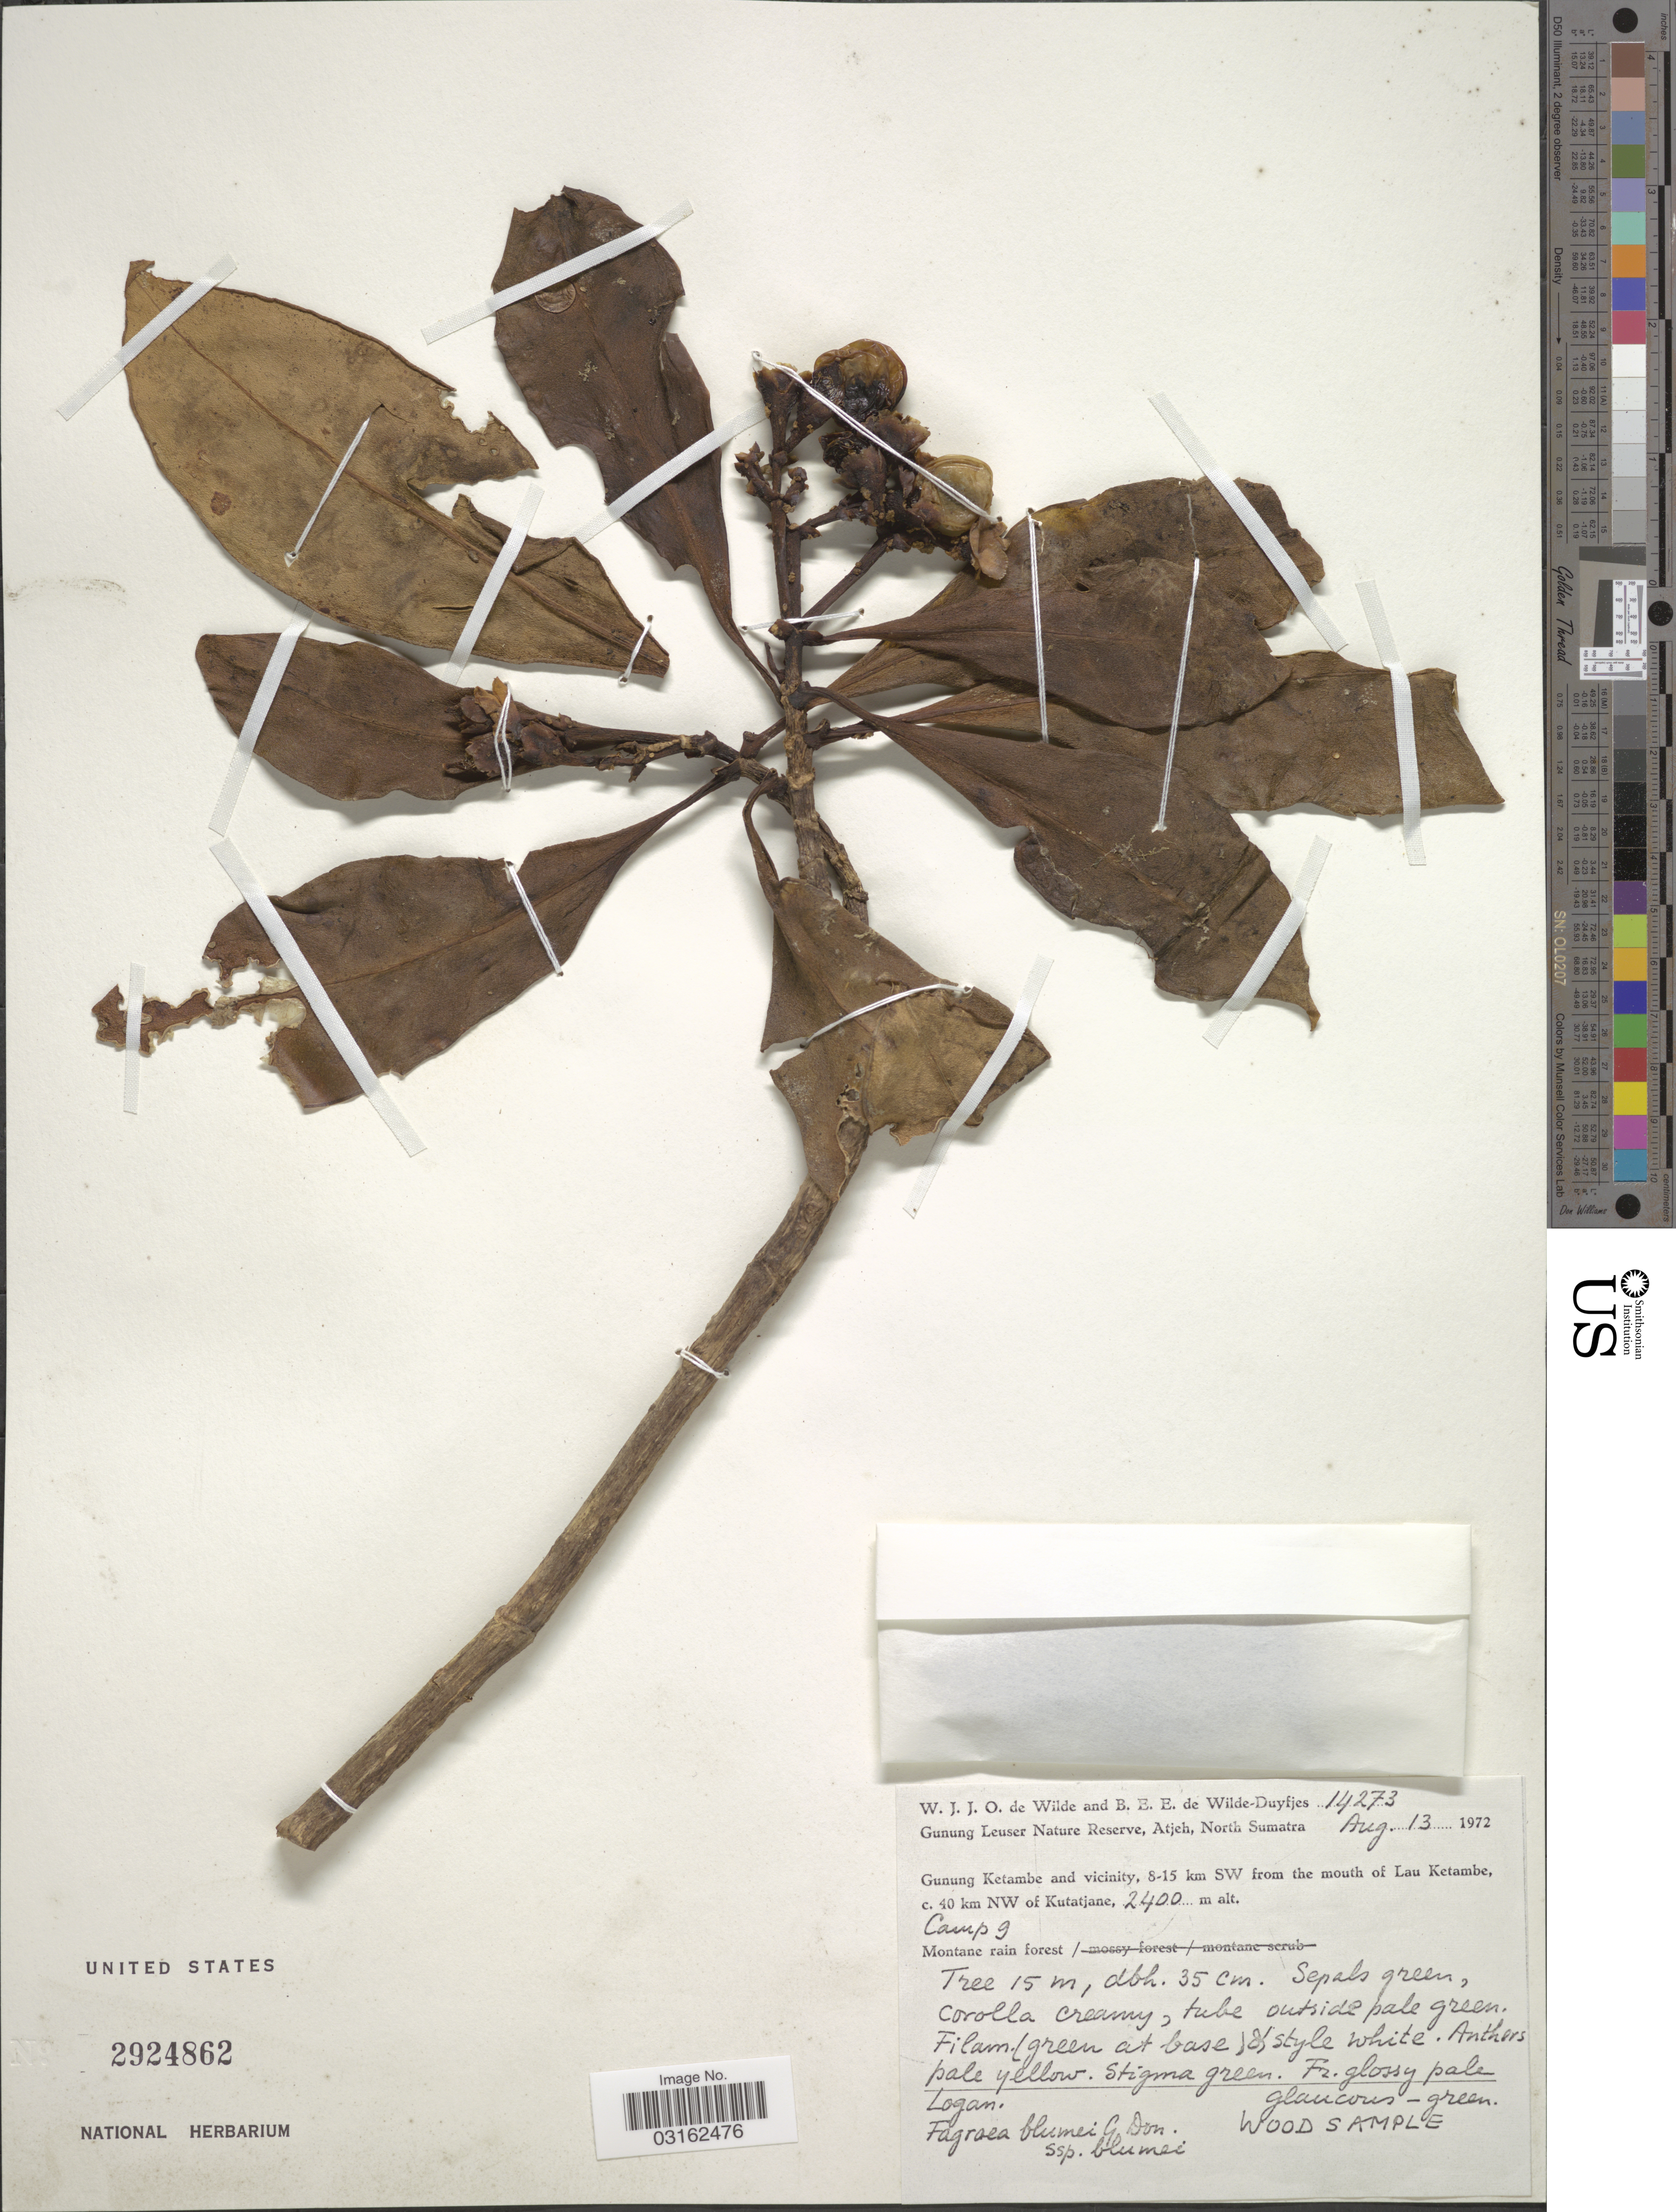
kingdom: Plantae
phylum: Tracheophyta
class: Magnoliopsida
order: Gentianales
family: Gentianaceae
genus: Fagraea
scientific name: Fagraea blumei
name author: G. Don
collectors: W. J. de Wilde & B. E. de Wilde-Duyfjes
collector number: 14273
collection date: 1972-08-13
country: Indonesia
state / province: Sumatra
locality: Gunung Leuser Nature Reserve, Atjeh, North Sumatra. Gunung Ketambe and vicinity, 8-15 km SW from the mouth of Lau Ketambe, c. 40 km NW of Kutatjane. Camp 9.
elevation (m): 2400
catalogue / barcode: US 2924862